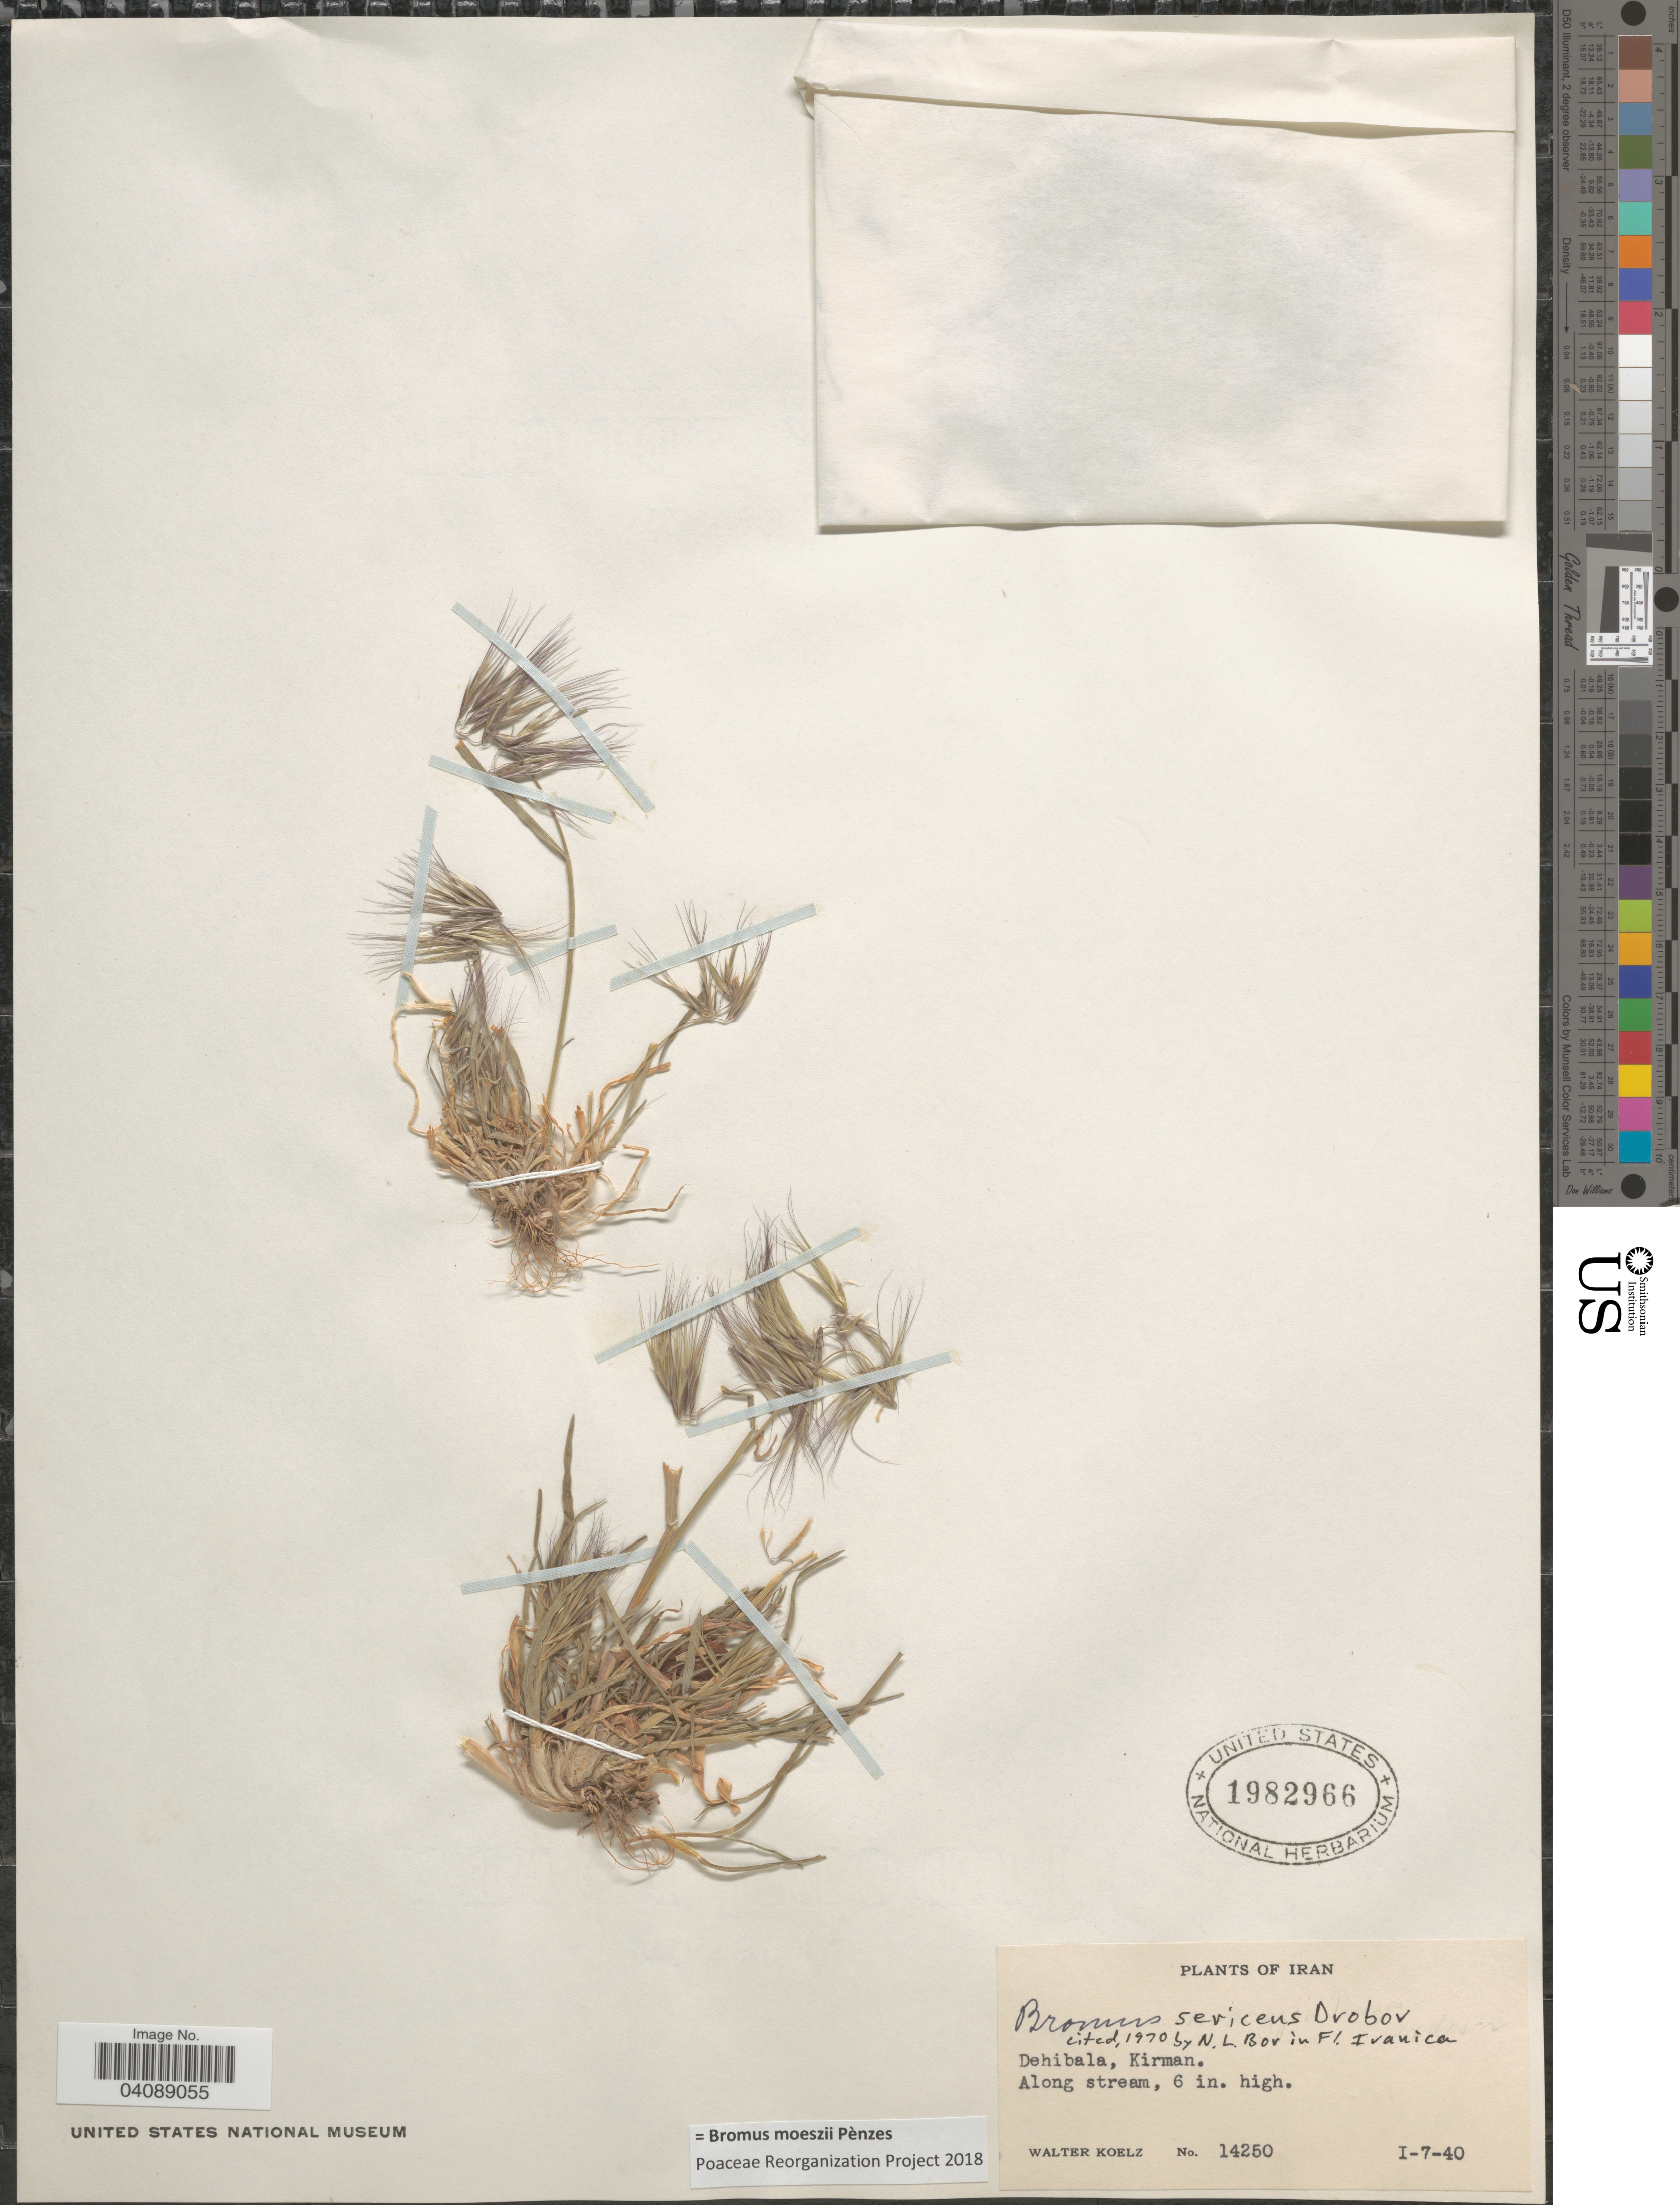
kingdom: Plantae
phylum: Tracheophyta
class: Liliopsida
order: Poales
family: Poaceae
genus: Bromus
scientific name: Bromus moeszii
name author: Pénzes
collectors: W. N. Koelz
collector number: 14250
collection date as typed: Transcribed d/m/y: 1/7/40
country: Iran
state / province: Kerman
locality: Dehibala, Kirman.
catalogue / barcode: US 1982966